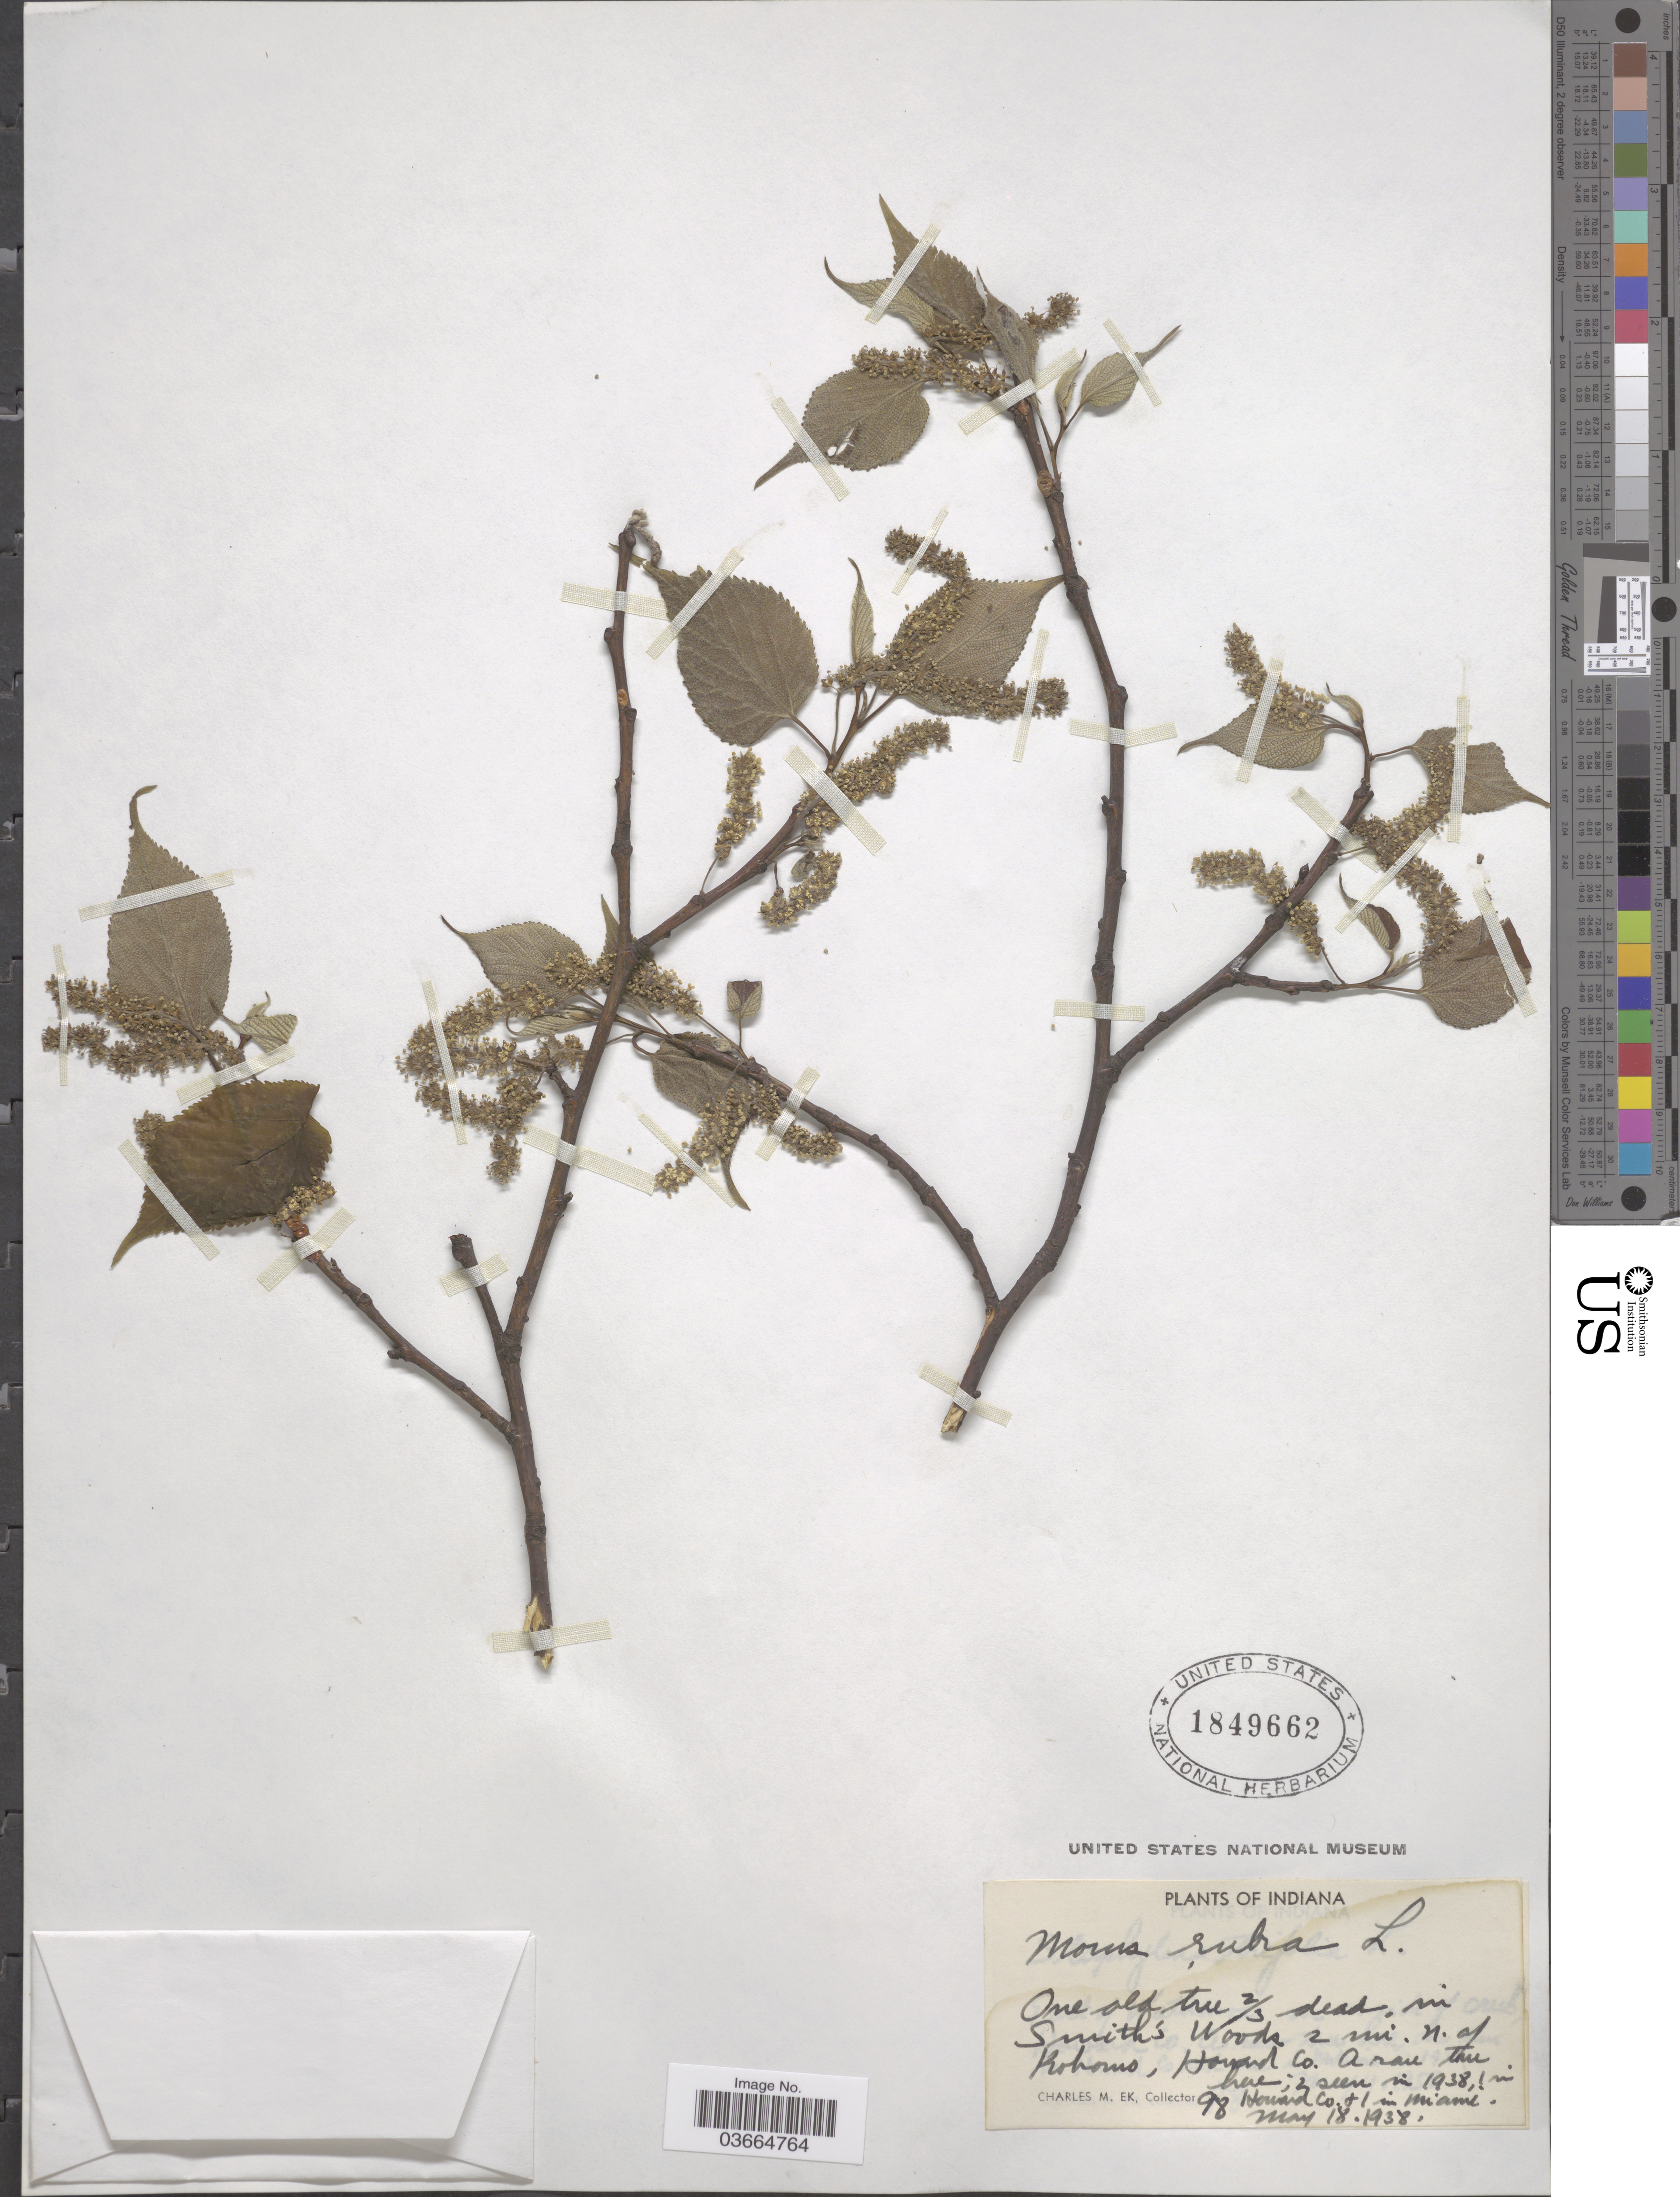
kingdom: Plantae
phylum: Tracheophyta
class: Magnoliopsida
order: Rosales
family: Moraceae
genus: Morus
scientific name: Morus rubra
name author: L.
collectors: C. Ek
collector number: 98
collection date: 1938-05-18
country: United States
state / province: Indiana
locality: Smiths Woods 2 mi. N. of Kokomo, Howard Co.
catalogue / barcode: US 1849662